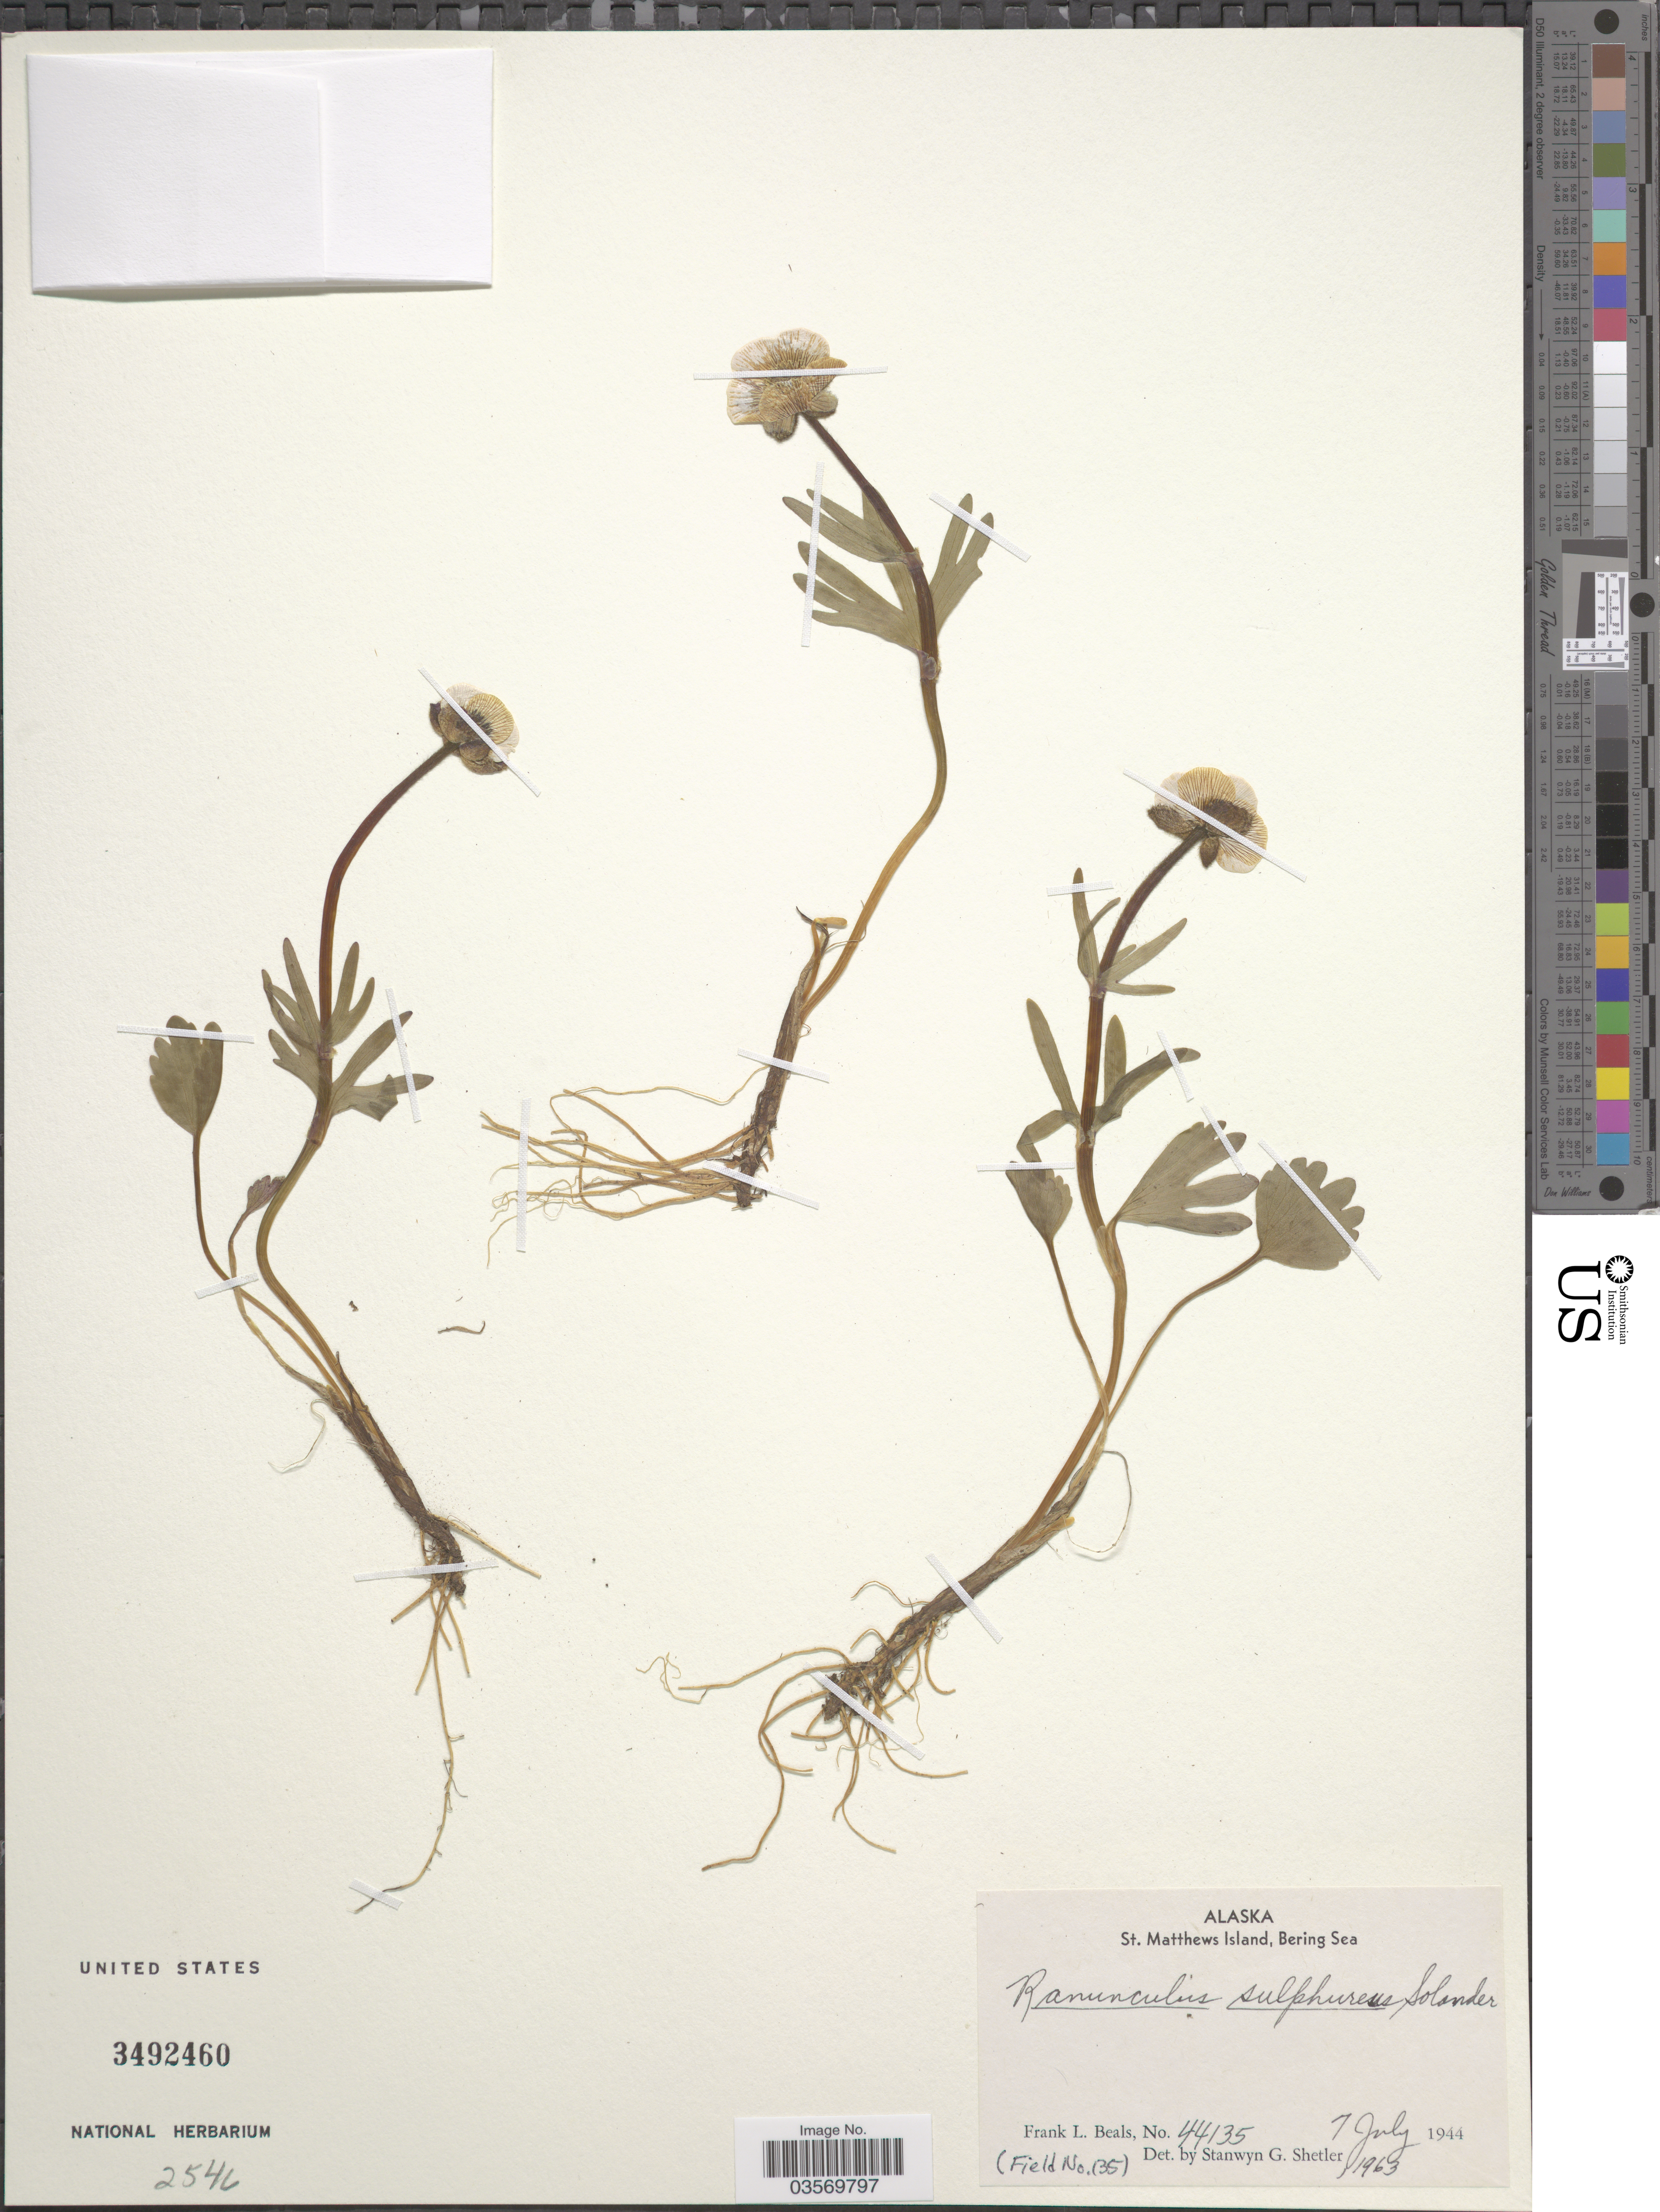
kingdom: Plantae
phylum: Tracheophyta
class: Magnoliopsida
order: Ranunculales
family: Ranunculaceae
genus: Ranunculus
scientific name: Ranunculus sulphureus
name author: Sol.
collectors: F. Beals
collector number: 44135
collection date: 1944-07-07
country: United States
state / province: Alaska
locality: St. Matthews Island, Bering Sea.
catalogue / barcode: US 3492460